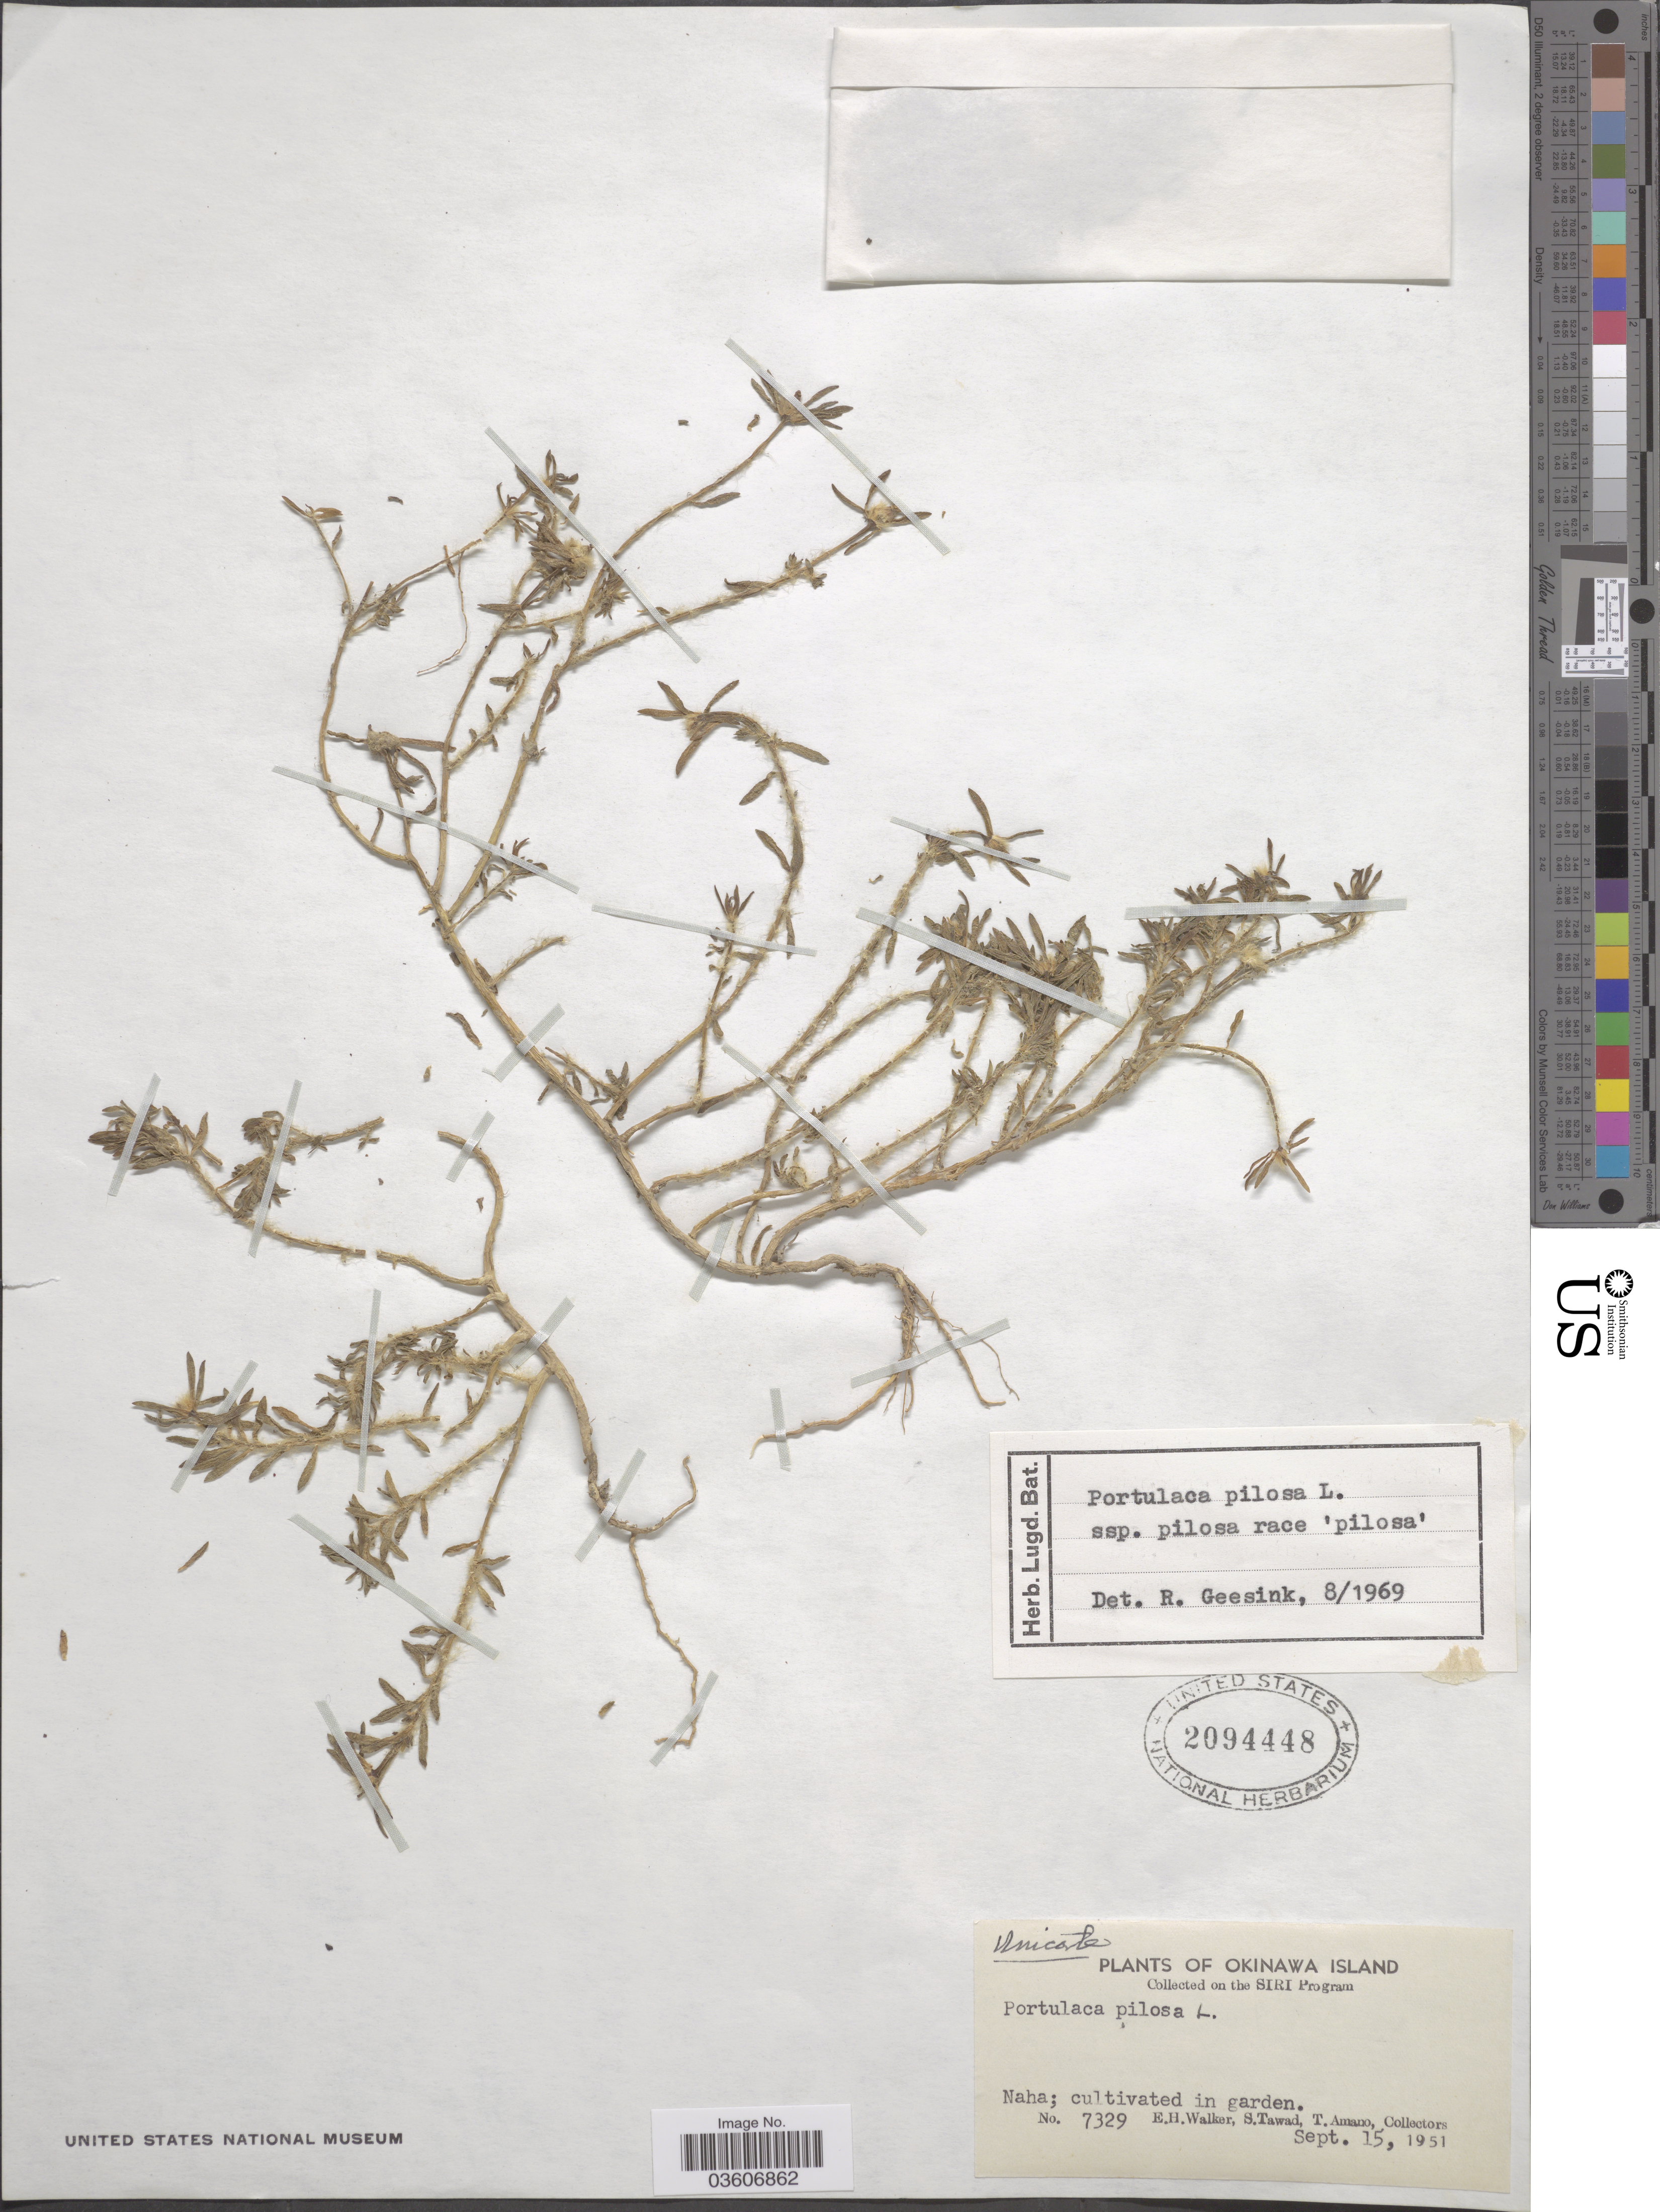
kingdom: Plantae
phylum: Tracheophyta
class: Magnoliopsida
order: Caryophyllales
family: Portulacaceae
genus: Portulaca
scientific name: Portulaca pilosa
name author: L.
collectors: E. H. Walker, S. Tawad & T. Amano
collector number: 7329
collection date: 1951-09-15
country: Japan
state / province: Okinawa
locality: Okinawa Island. Naha. Cultivated in garden.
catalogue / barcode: US 2094448